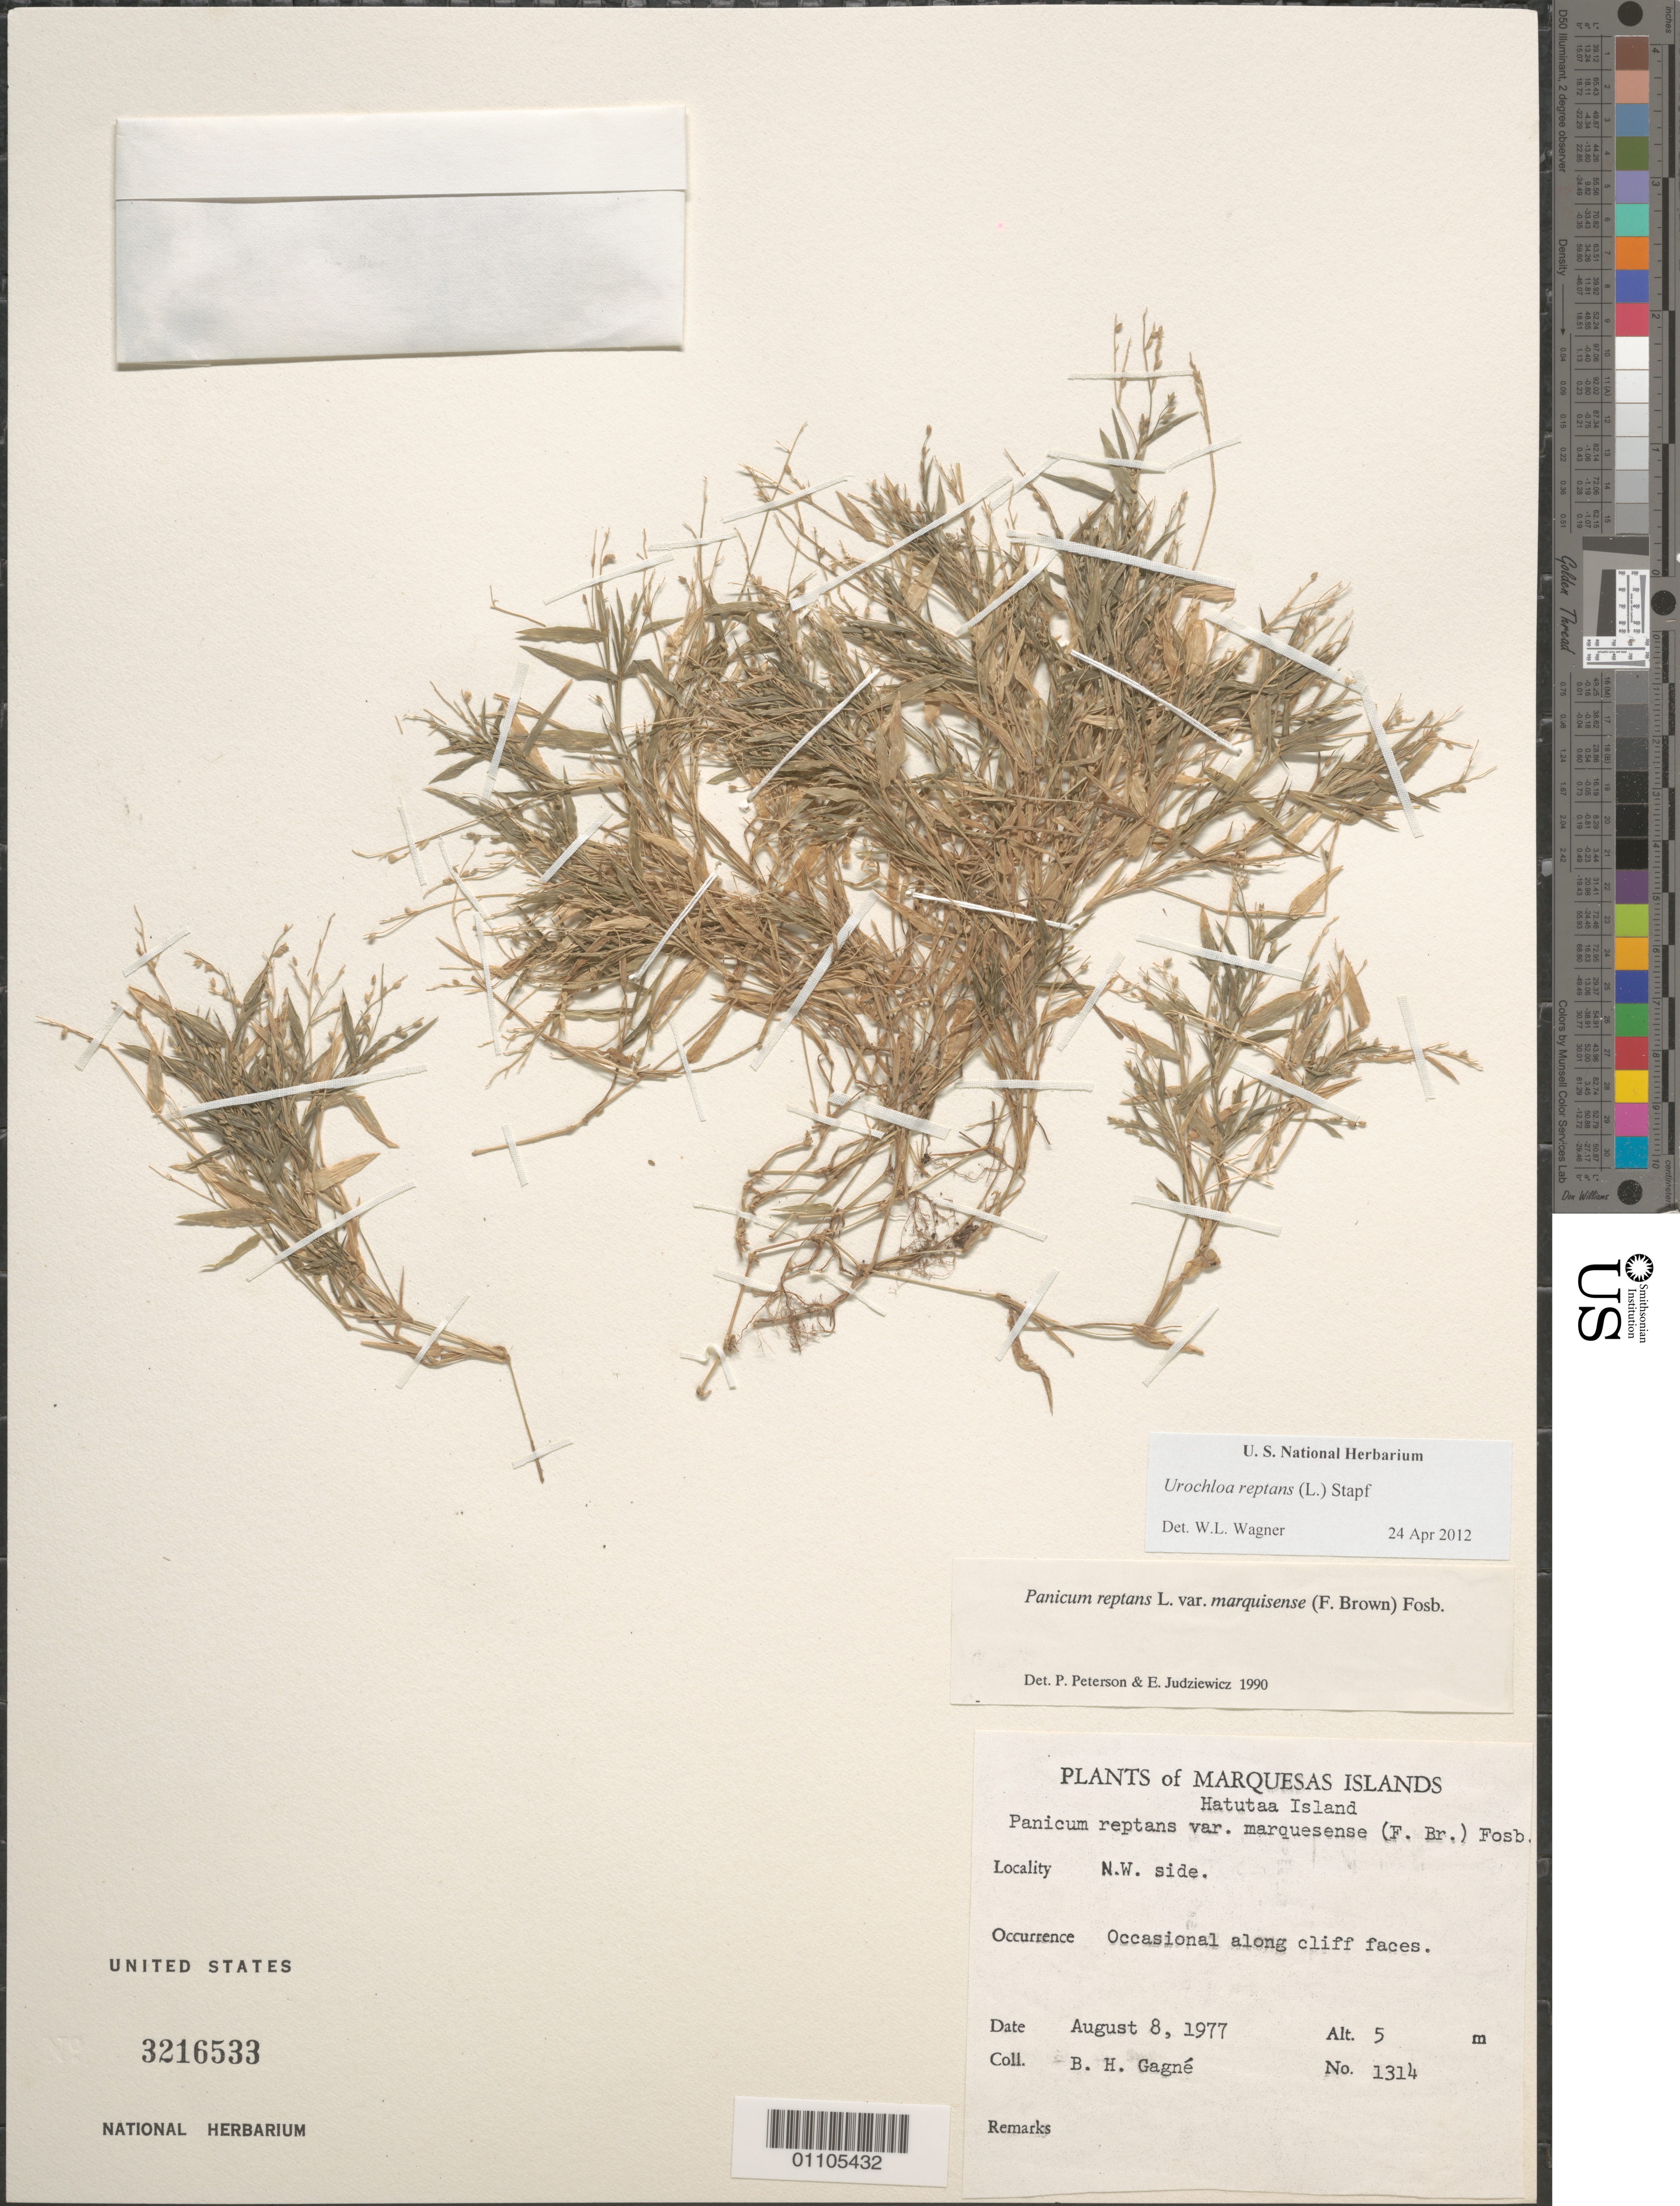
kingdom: Plantae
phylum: Tracheophyta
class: Liliopsida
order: Poales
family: Poaceae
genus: Urochloa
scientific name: Urochloa reptans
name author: (L.) Stapf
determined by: Peterson, P. M.; Judziewicz, E. J.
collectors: B. H. Gagné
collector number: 1314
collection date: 1977-08-08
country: French Polynesia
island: Hatutaa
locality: NW side of island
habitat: occasional along cliff faces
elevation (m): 5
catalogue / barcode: US 3216533